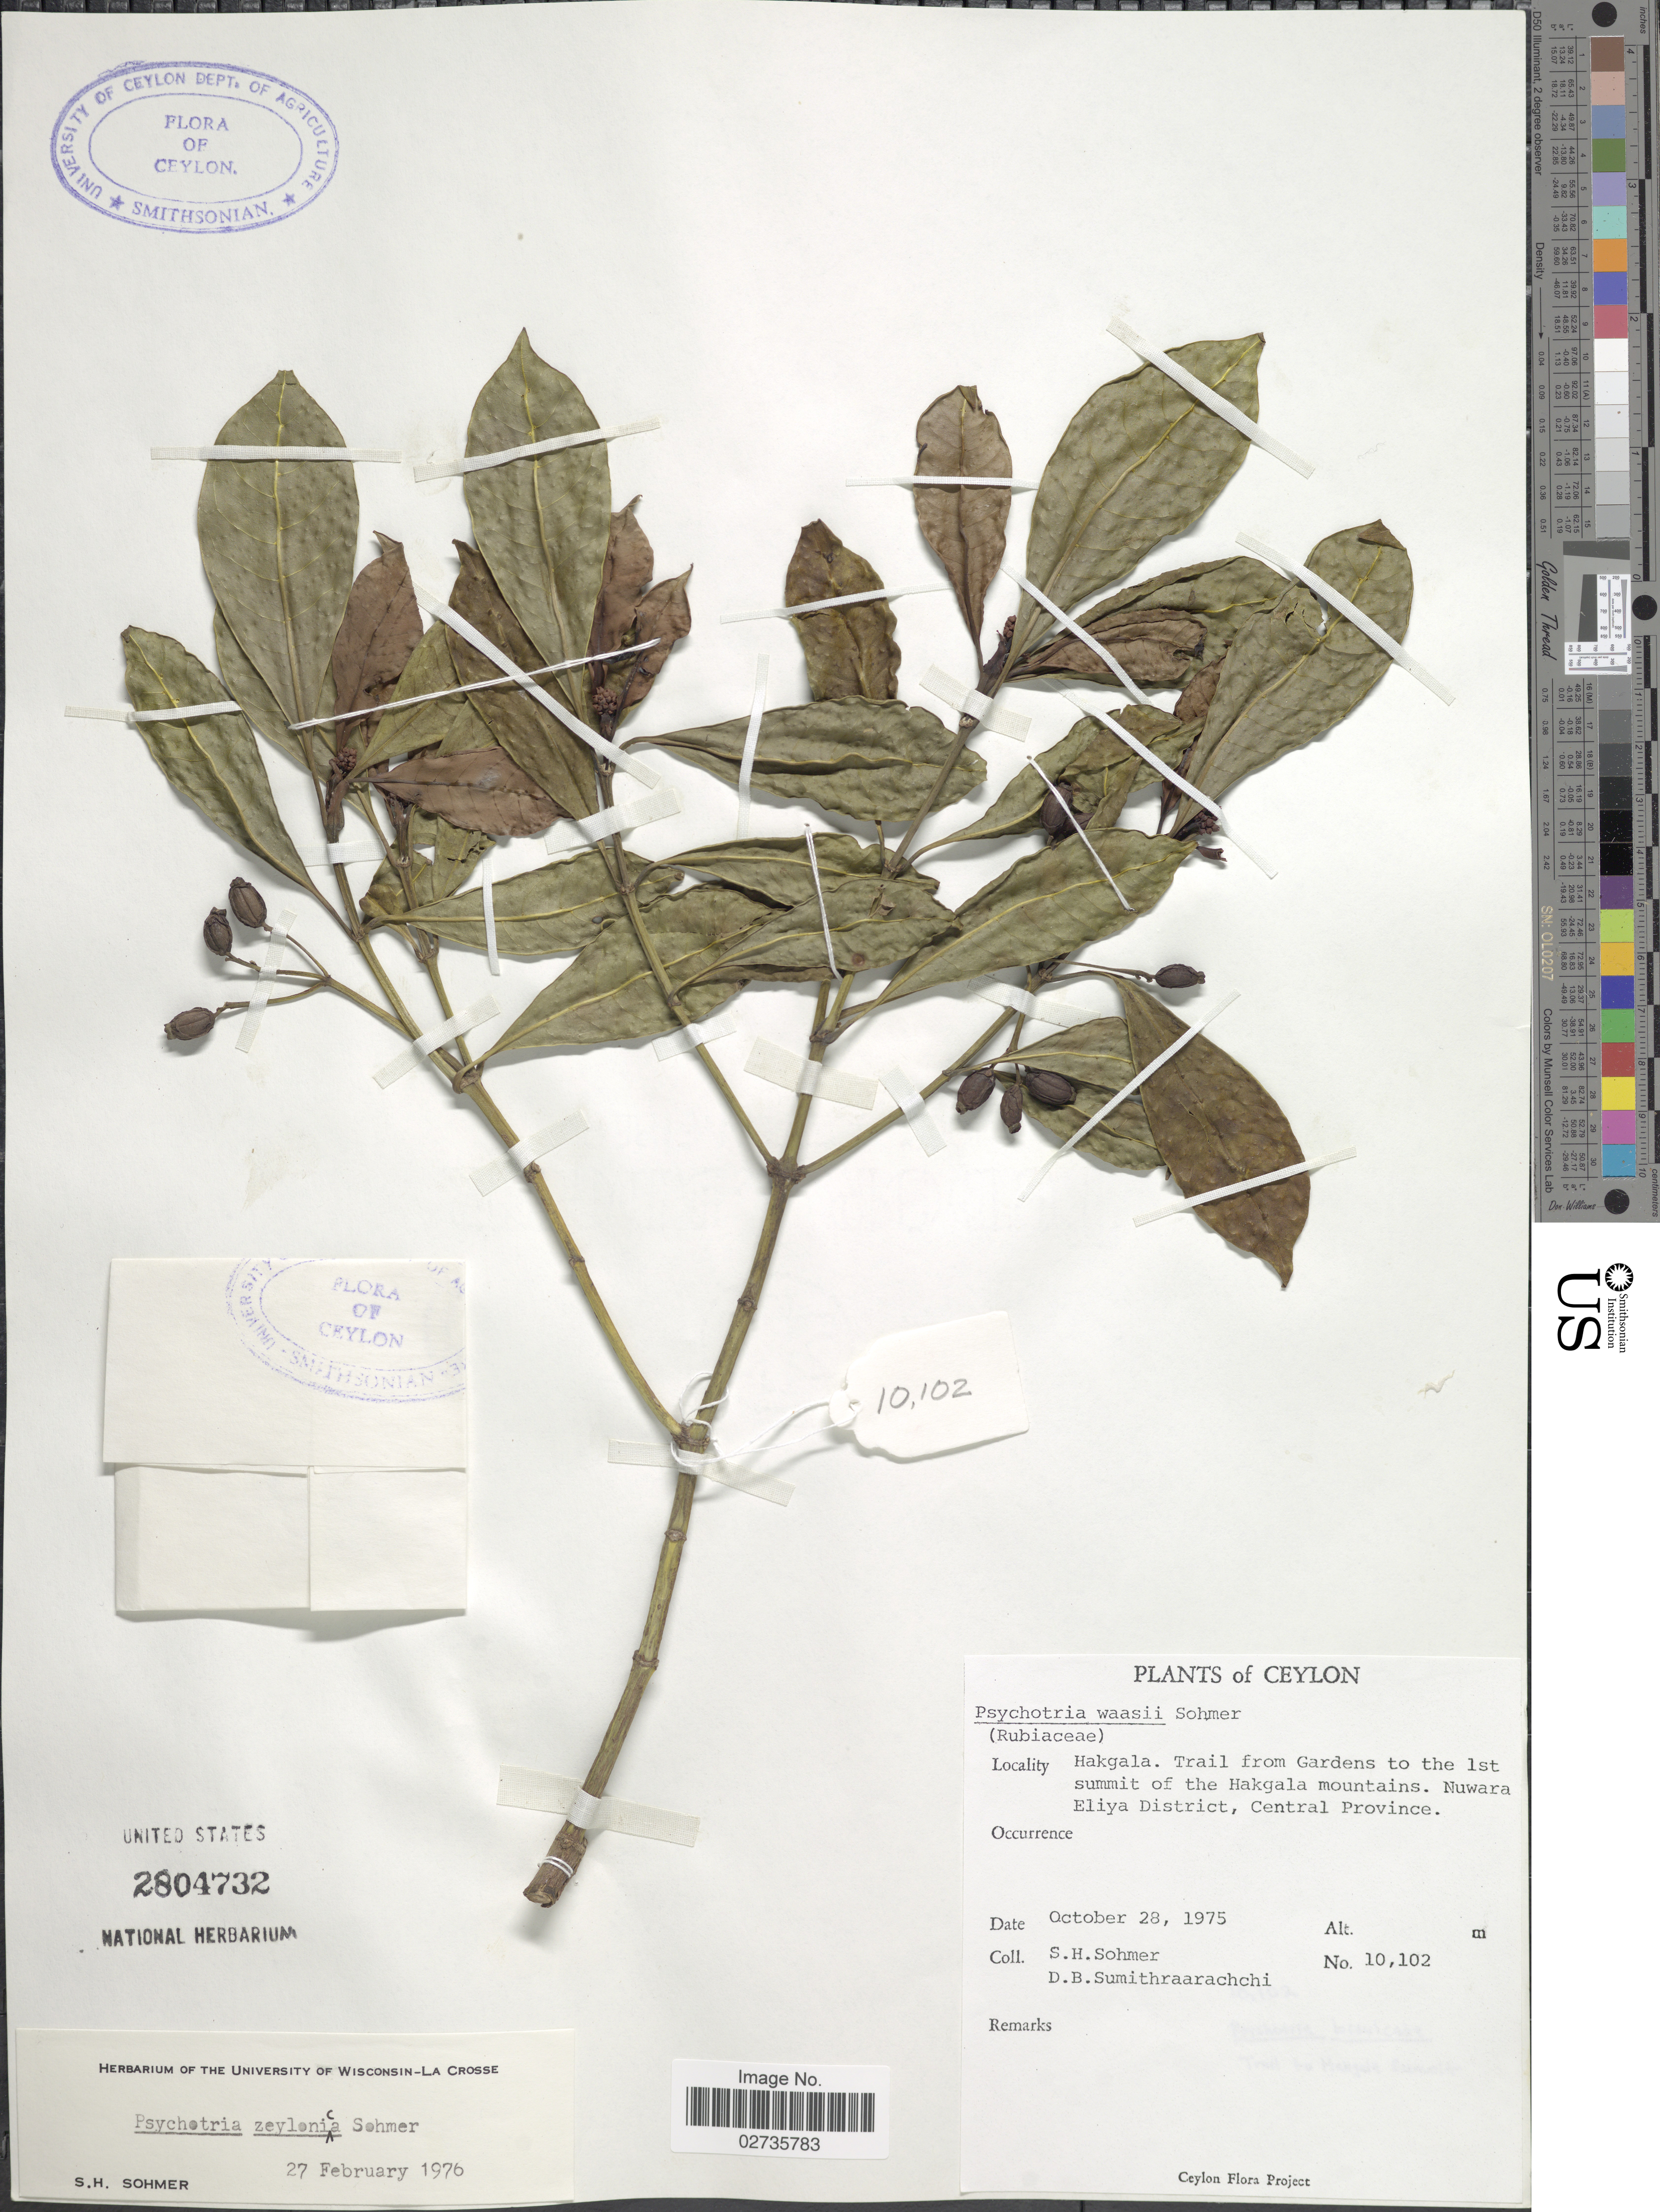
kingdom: Plantae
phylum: Tracheophyta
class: Magnoliopsida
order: Gentianales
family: Rubiaceae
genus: Psychotria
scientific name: Psychotria zeylanica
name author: Sohmer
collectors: S. H. Sohmer & D. B. Sumithraarachchi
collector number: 10102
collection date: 1975-10-28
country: Sri Lanka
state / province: Central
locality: Ceylon, Hakgala. Trail from Gardens to the 1st summit of the Hakgala mountains. Nuwara Eliya District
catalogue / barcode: US 2804732